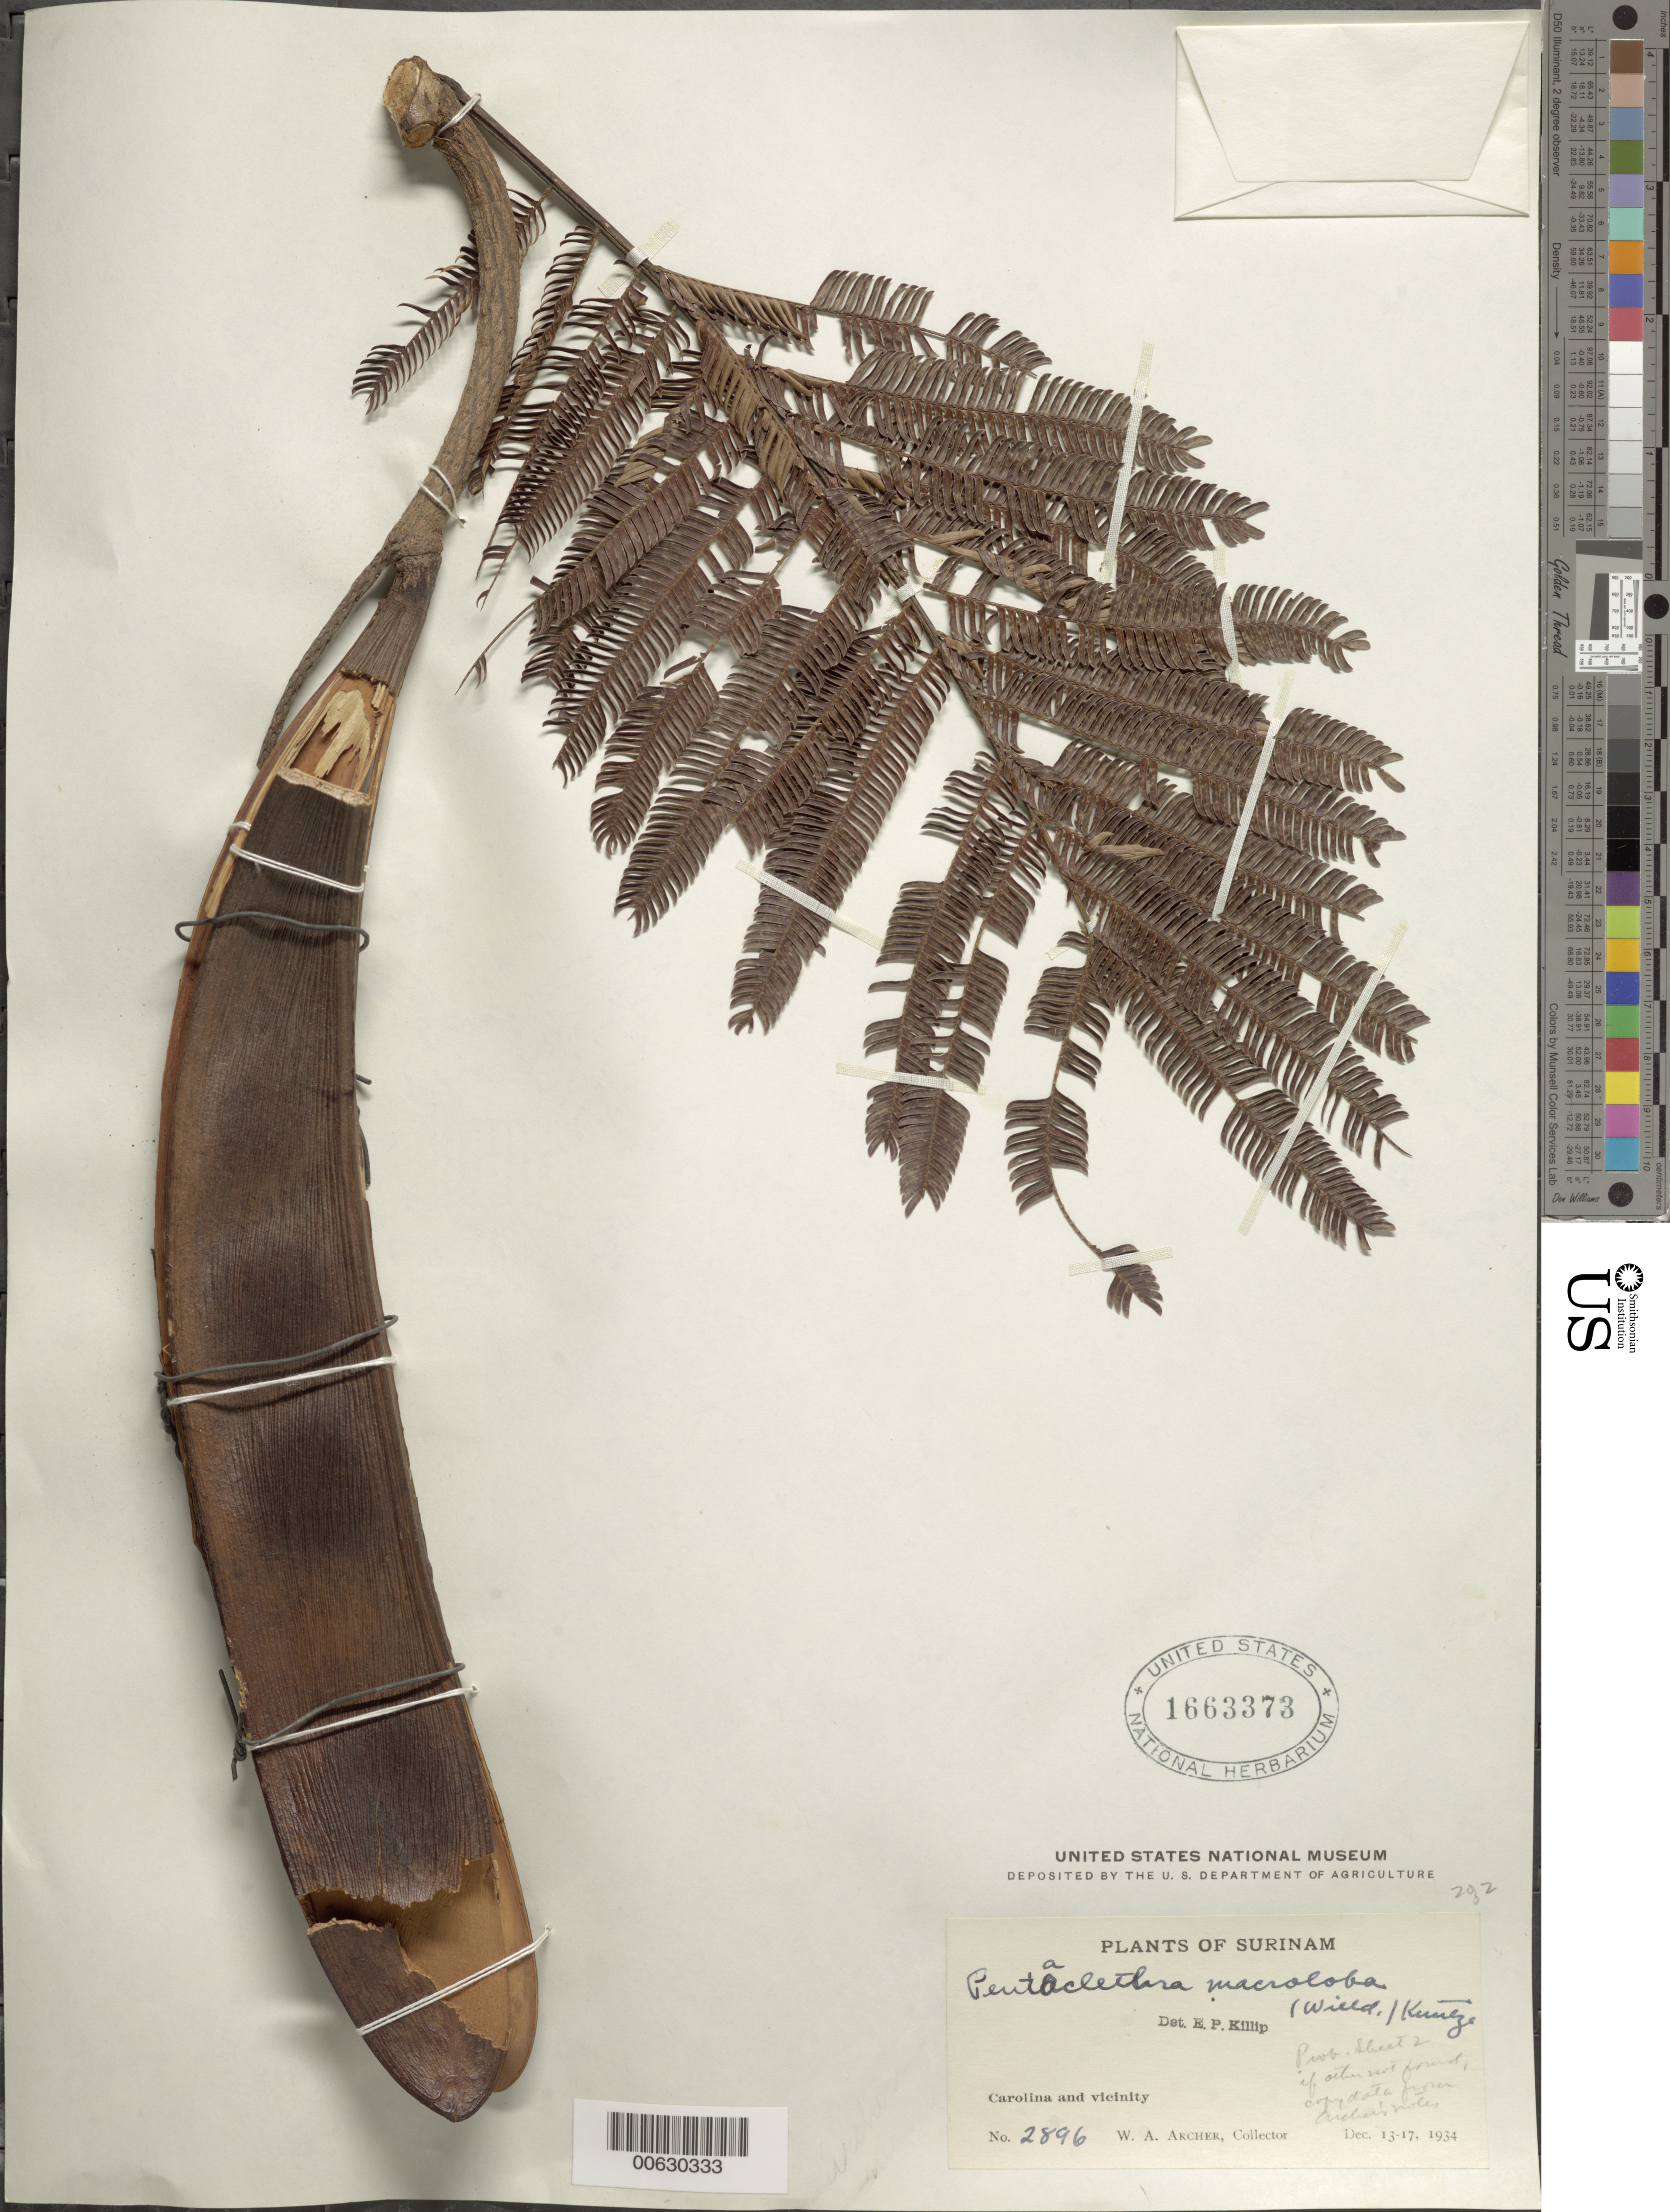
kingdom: Plantae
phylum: Tracheophyta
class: Magnoliopsida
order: Fabales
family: Fabaceae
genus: Pentaclethra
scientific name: Pentaclethra macroloba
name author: (Willd.) Kuntze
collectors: W. A. Archer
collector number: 2896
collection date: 1934-12-13/1934-12-17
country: Suriname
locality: Carolina and vicinity.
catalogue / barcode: US 1663373